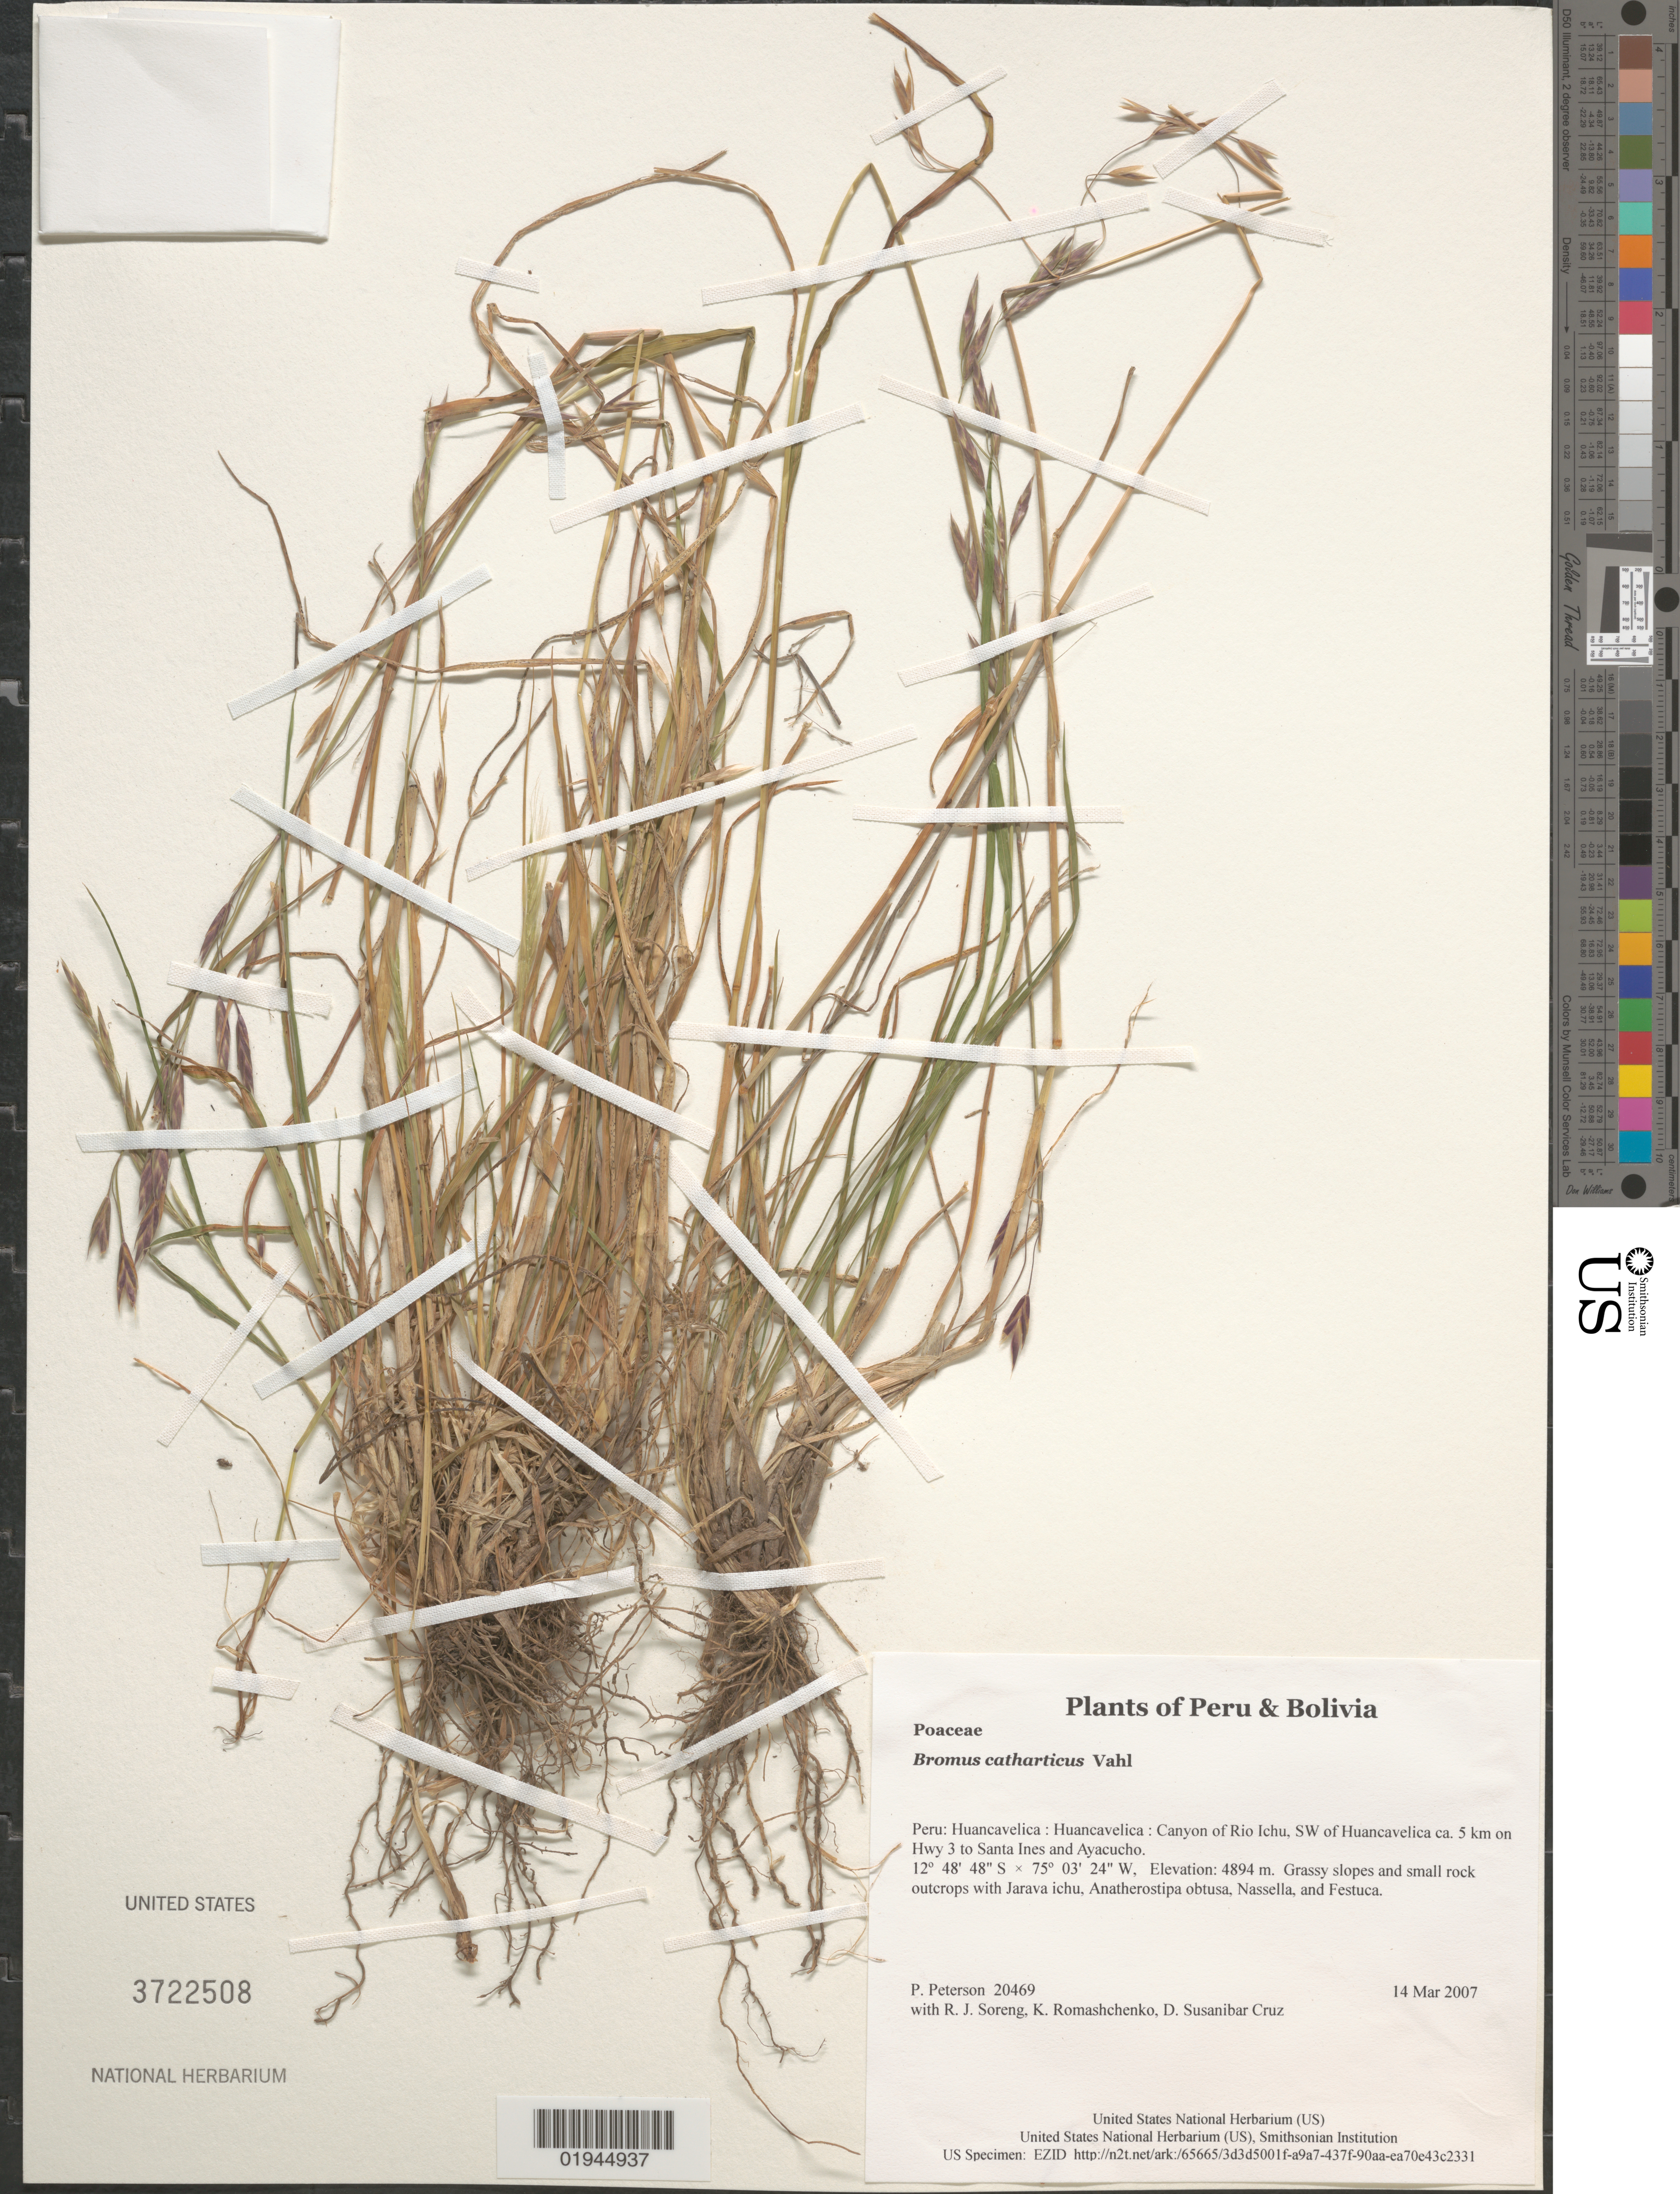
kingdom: Plantae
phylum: Tracheophyta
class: Liliopsida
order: Poales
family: Poaceae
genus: Bromus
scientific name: Bromus catharticus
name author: Vahl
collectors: P. M. Peterson, R. J. Soreng, K. Romashchenko & D. Susanibar Cruz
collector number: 20469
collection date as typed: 14 Mar 2007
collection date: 2007-03-14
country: Peru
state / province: Huancavelica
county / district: Huancavelica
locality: Canyon of Rio Ichu, SW of Huancavelica ca. 5 km on Hwy 3 to Santa Ines and Ayacucho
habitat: Grassy slopes and small rock outcrops with Jarava ichu, Anatherostipa obtusa, Nassella, and Festuca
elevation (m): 4894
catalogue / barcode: US 3722508